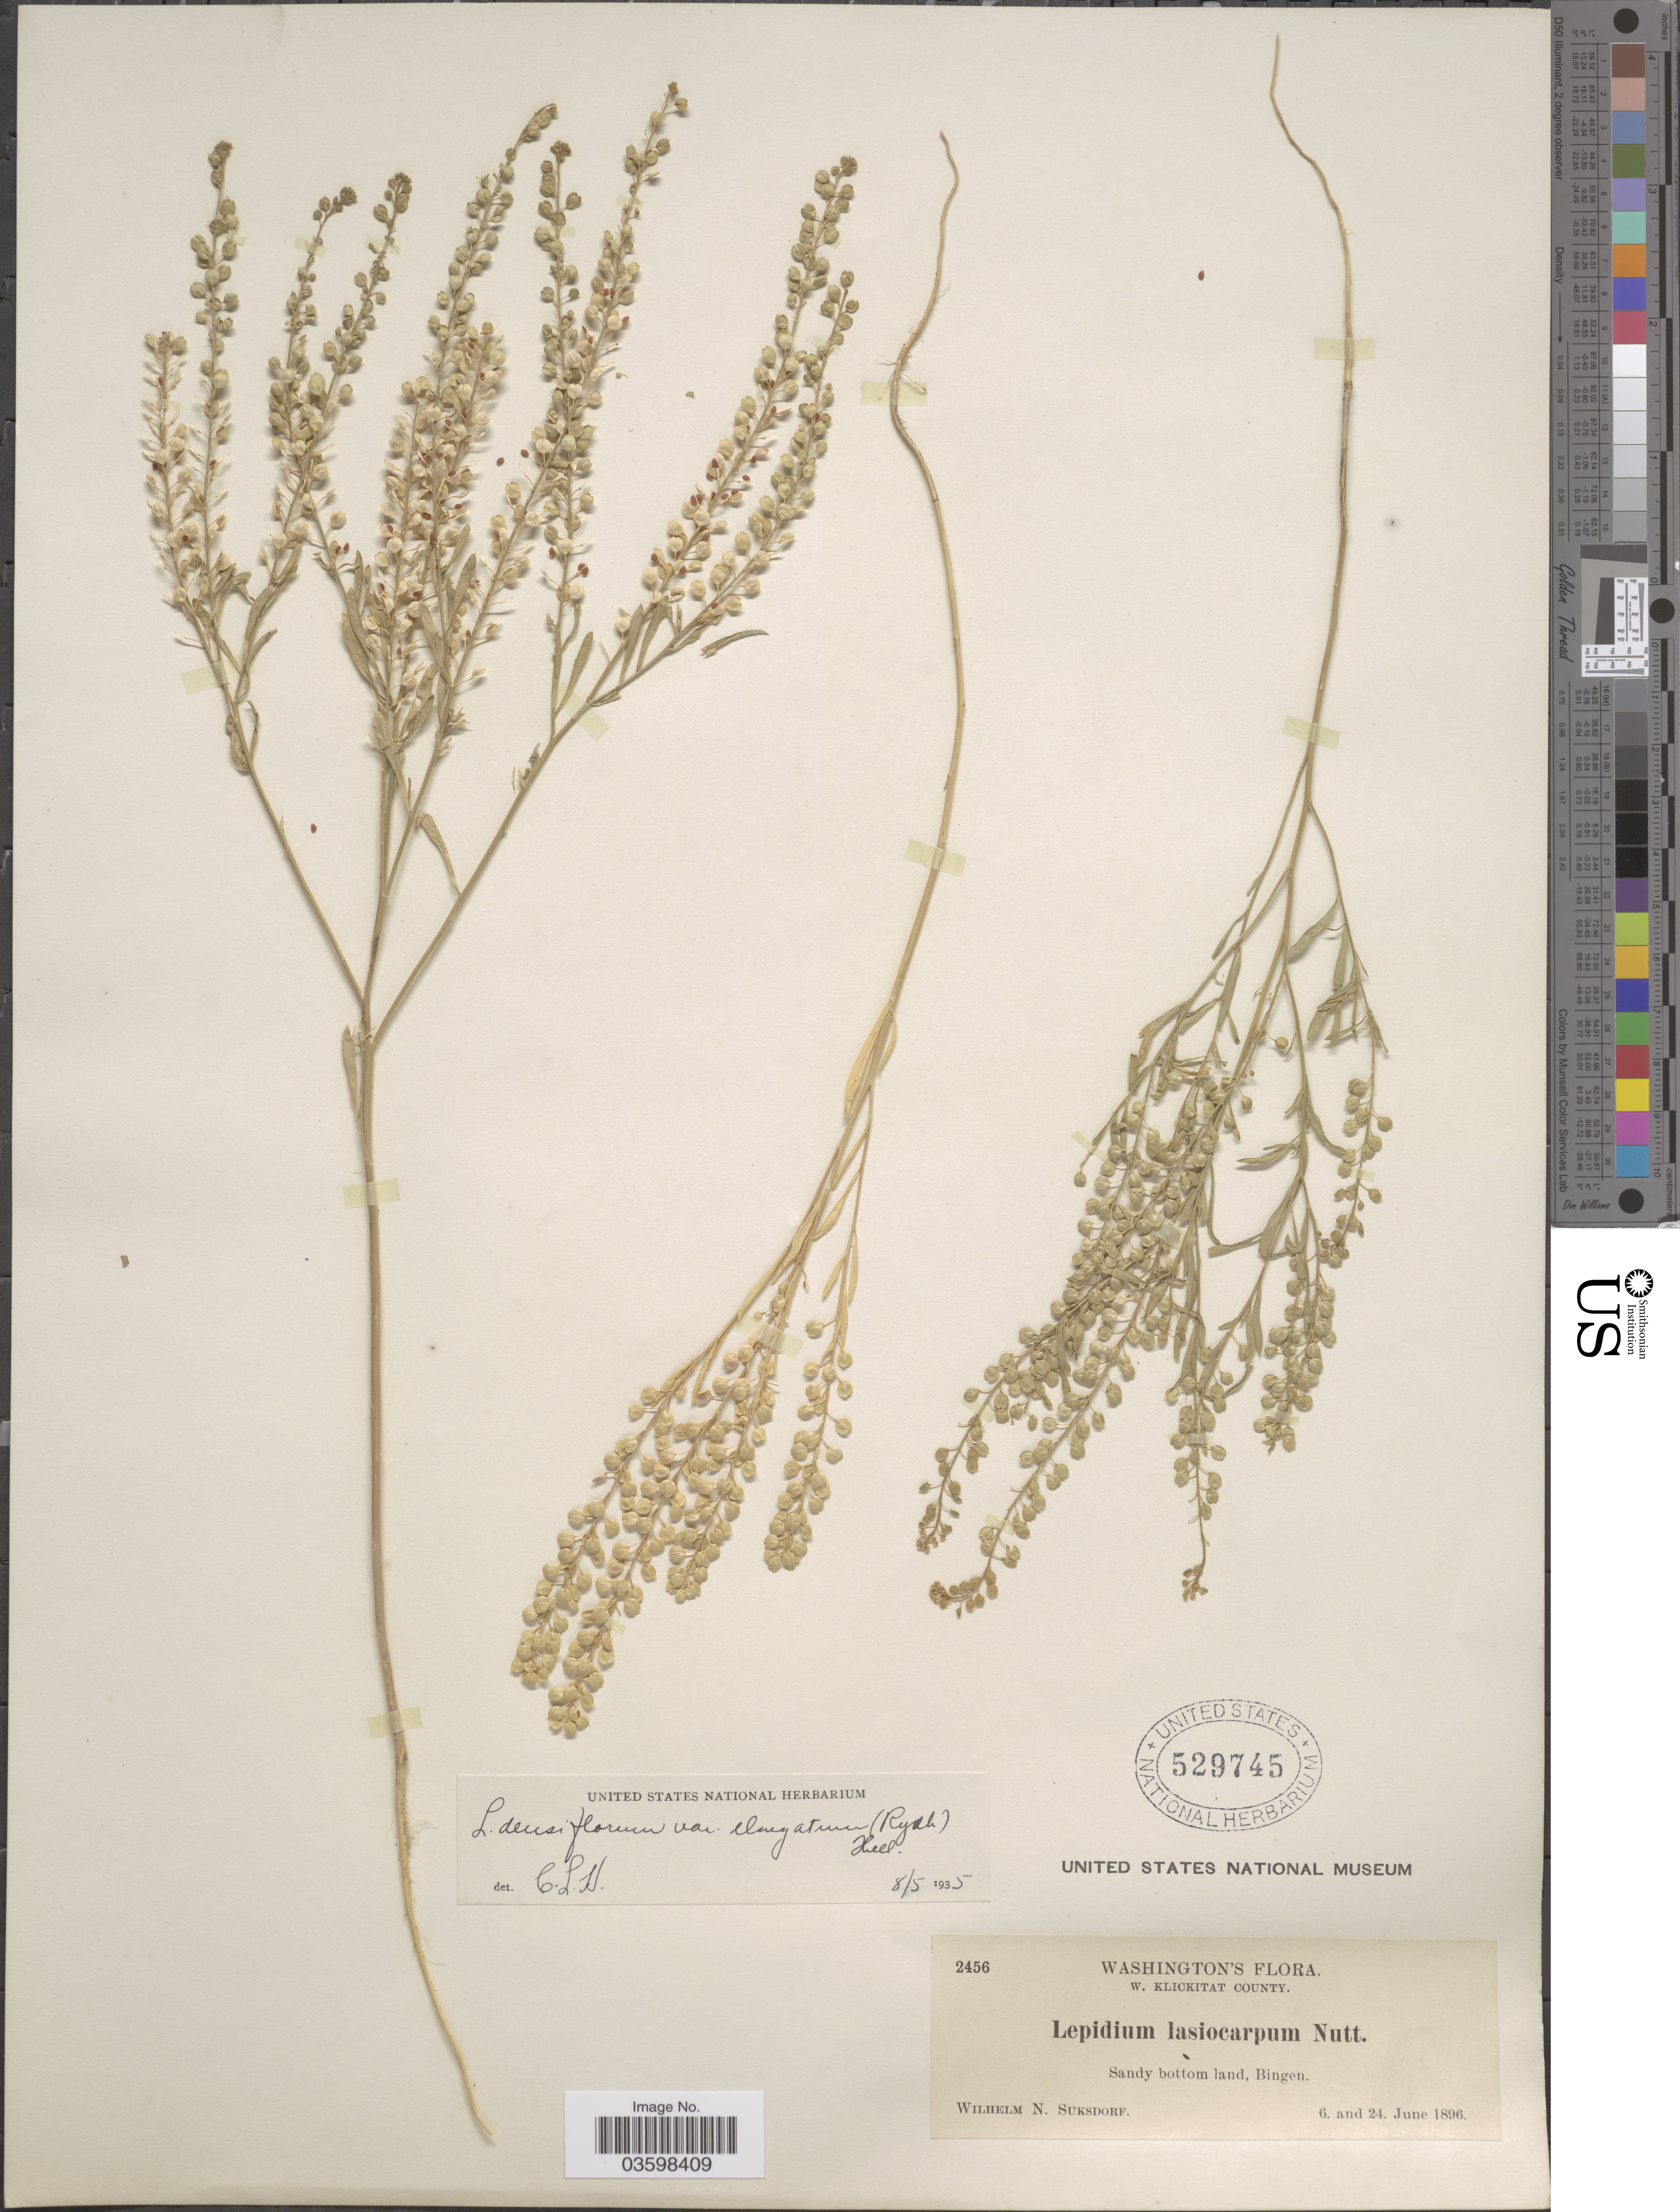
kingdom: Plantae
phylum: Tracheophyta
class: Magnoliopsida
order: Brassicales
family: Brassicaceae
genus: Lepidium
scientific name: Lepidium densiflorum var. elongatum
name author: (Rydb.) Thell.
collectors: W. N. Suksdorf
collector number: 2456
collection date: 1896-06-06/1896-06-24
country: United States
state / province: Washington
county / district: Klickitat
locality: W. Klickitat County. Sandy bottom land, Bingen.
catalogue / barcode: US 529745